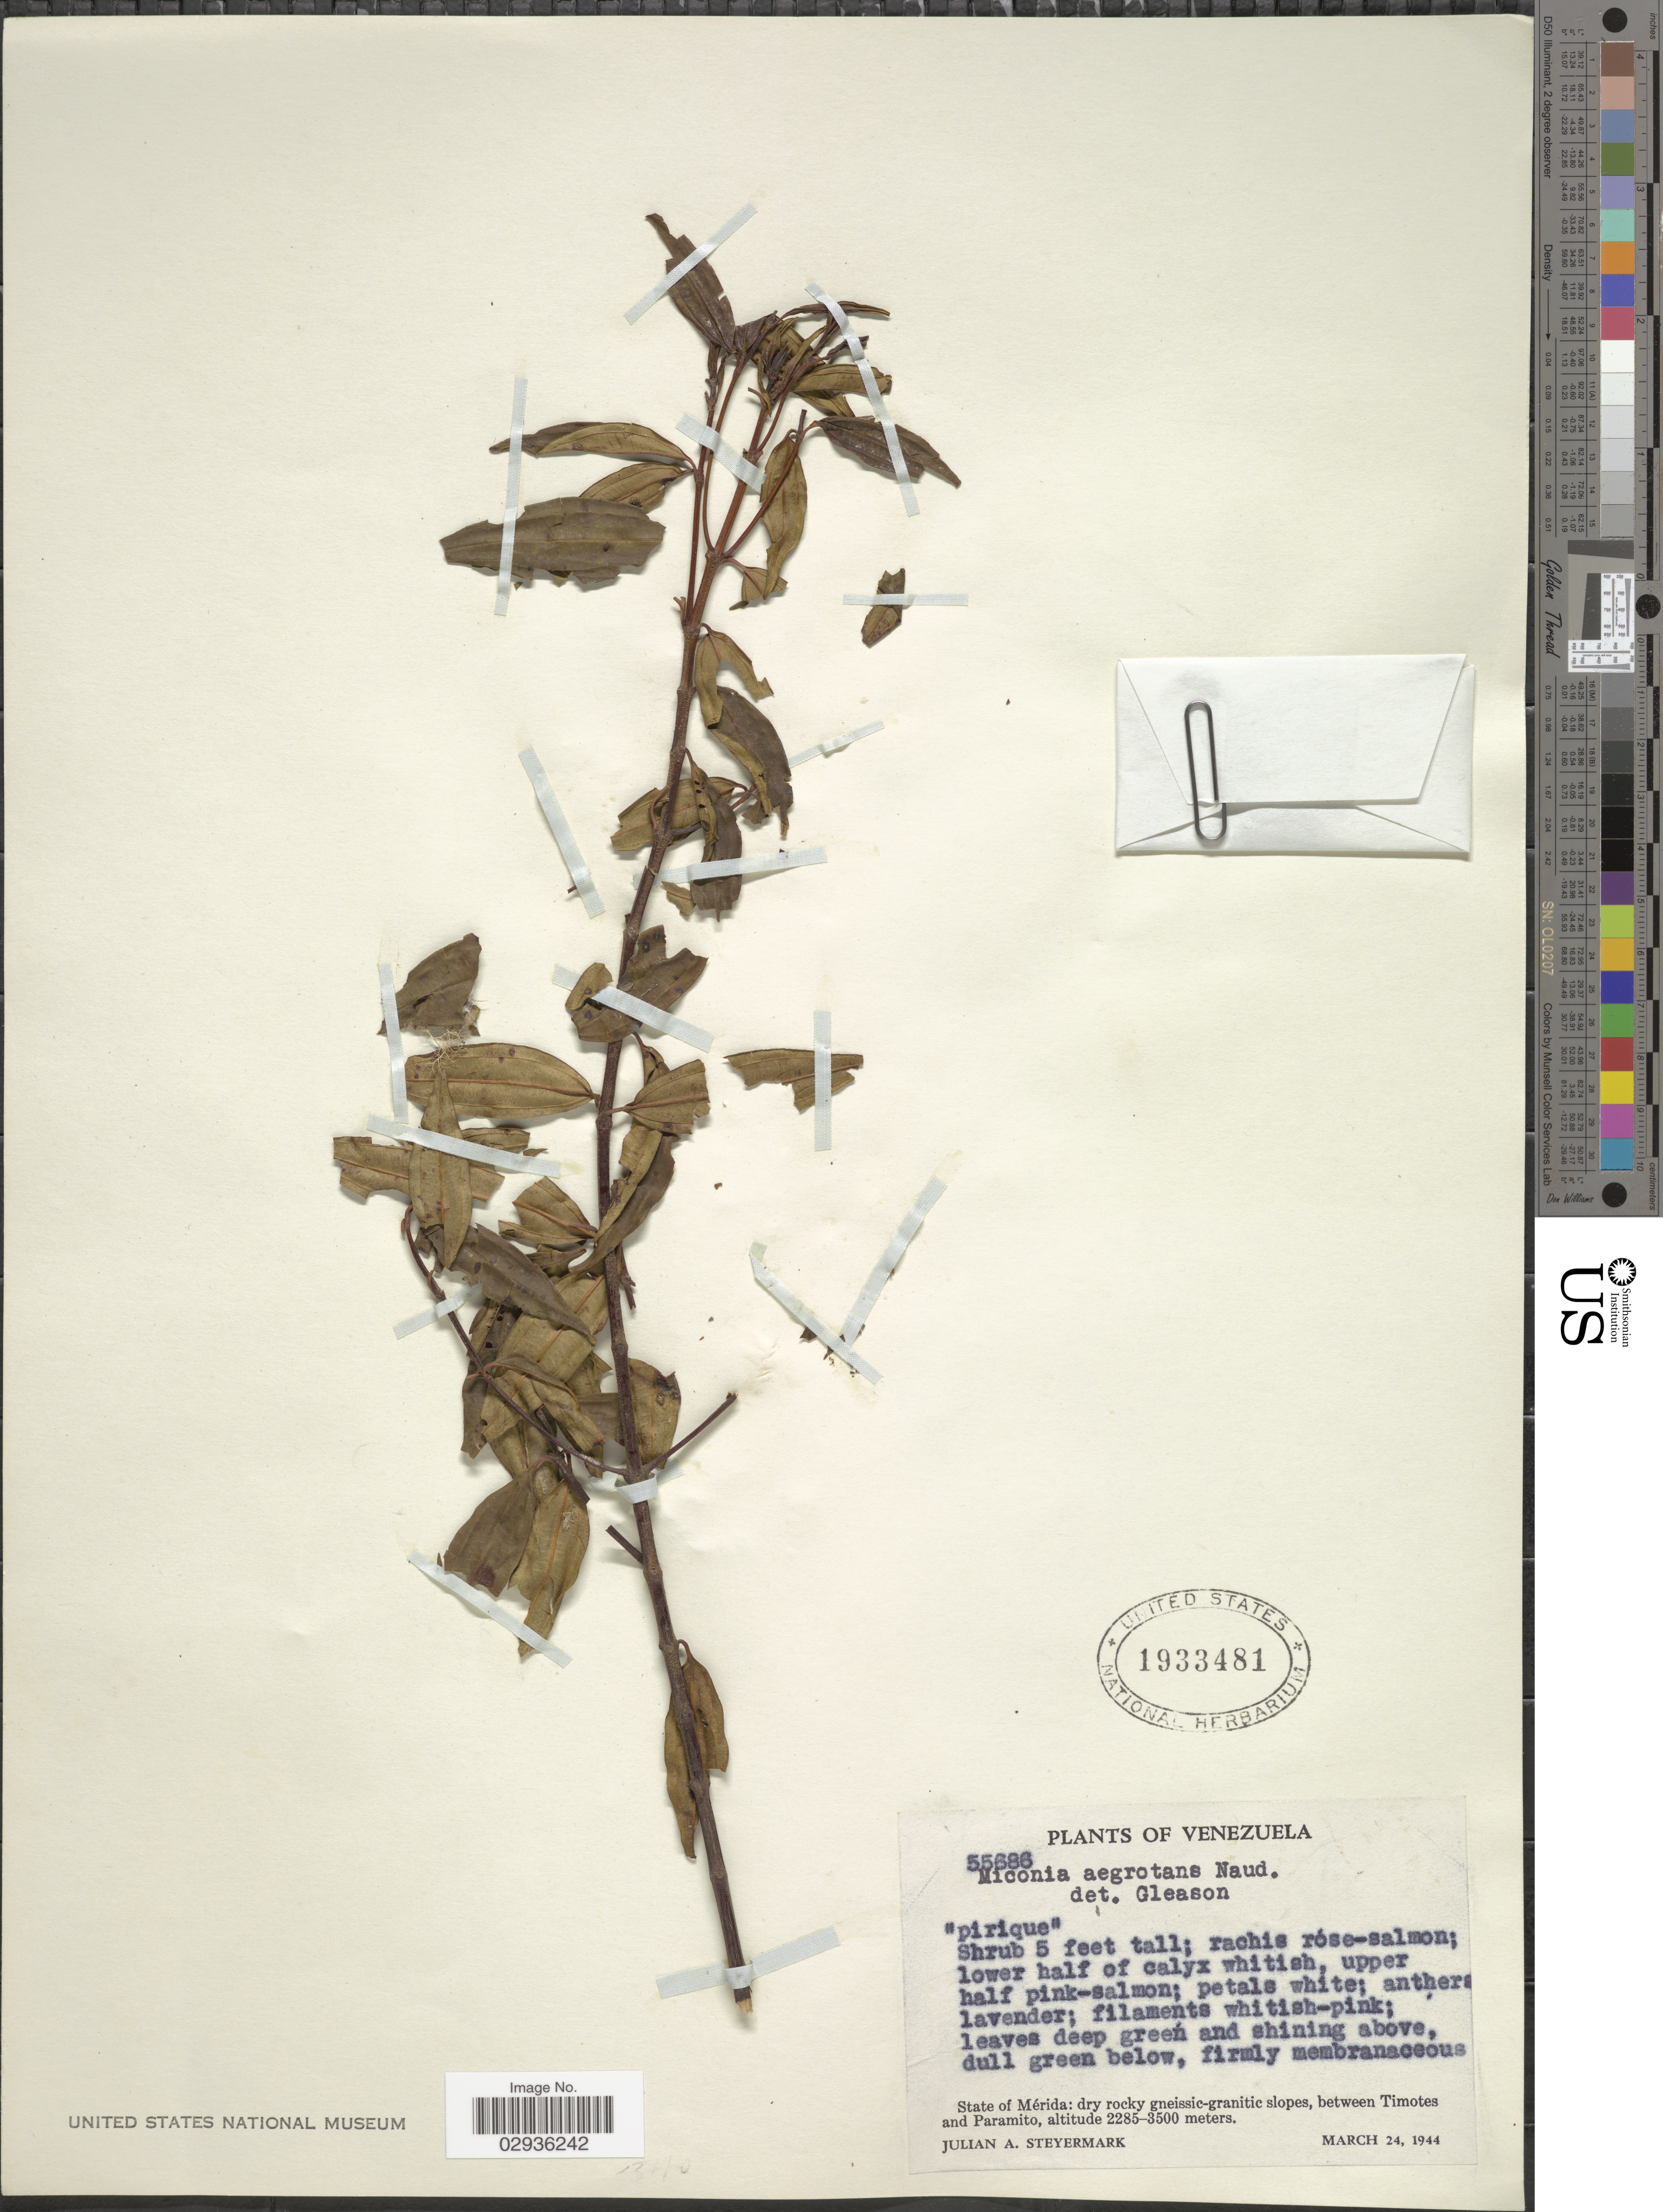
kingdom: Plantae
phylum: Tracheophyta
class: Magnoliopsida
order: Myrtales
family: Melastomataceae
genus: Miconia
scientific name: Miconia arbutifolia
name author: Naudin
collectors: J. Steyermark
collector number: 55686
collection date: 1944-03-24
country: Venezuela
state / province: Mérida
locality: Dry rocky gneissic-granitic slopes, between Timotes and Paramito.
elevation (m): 2285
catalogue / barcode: US 1933481